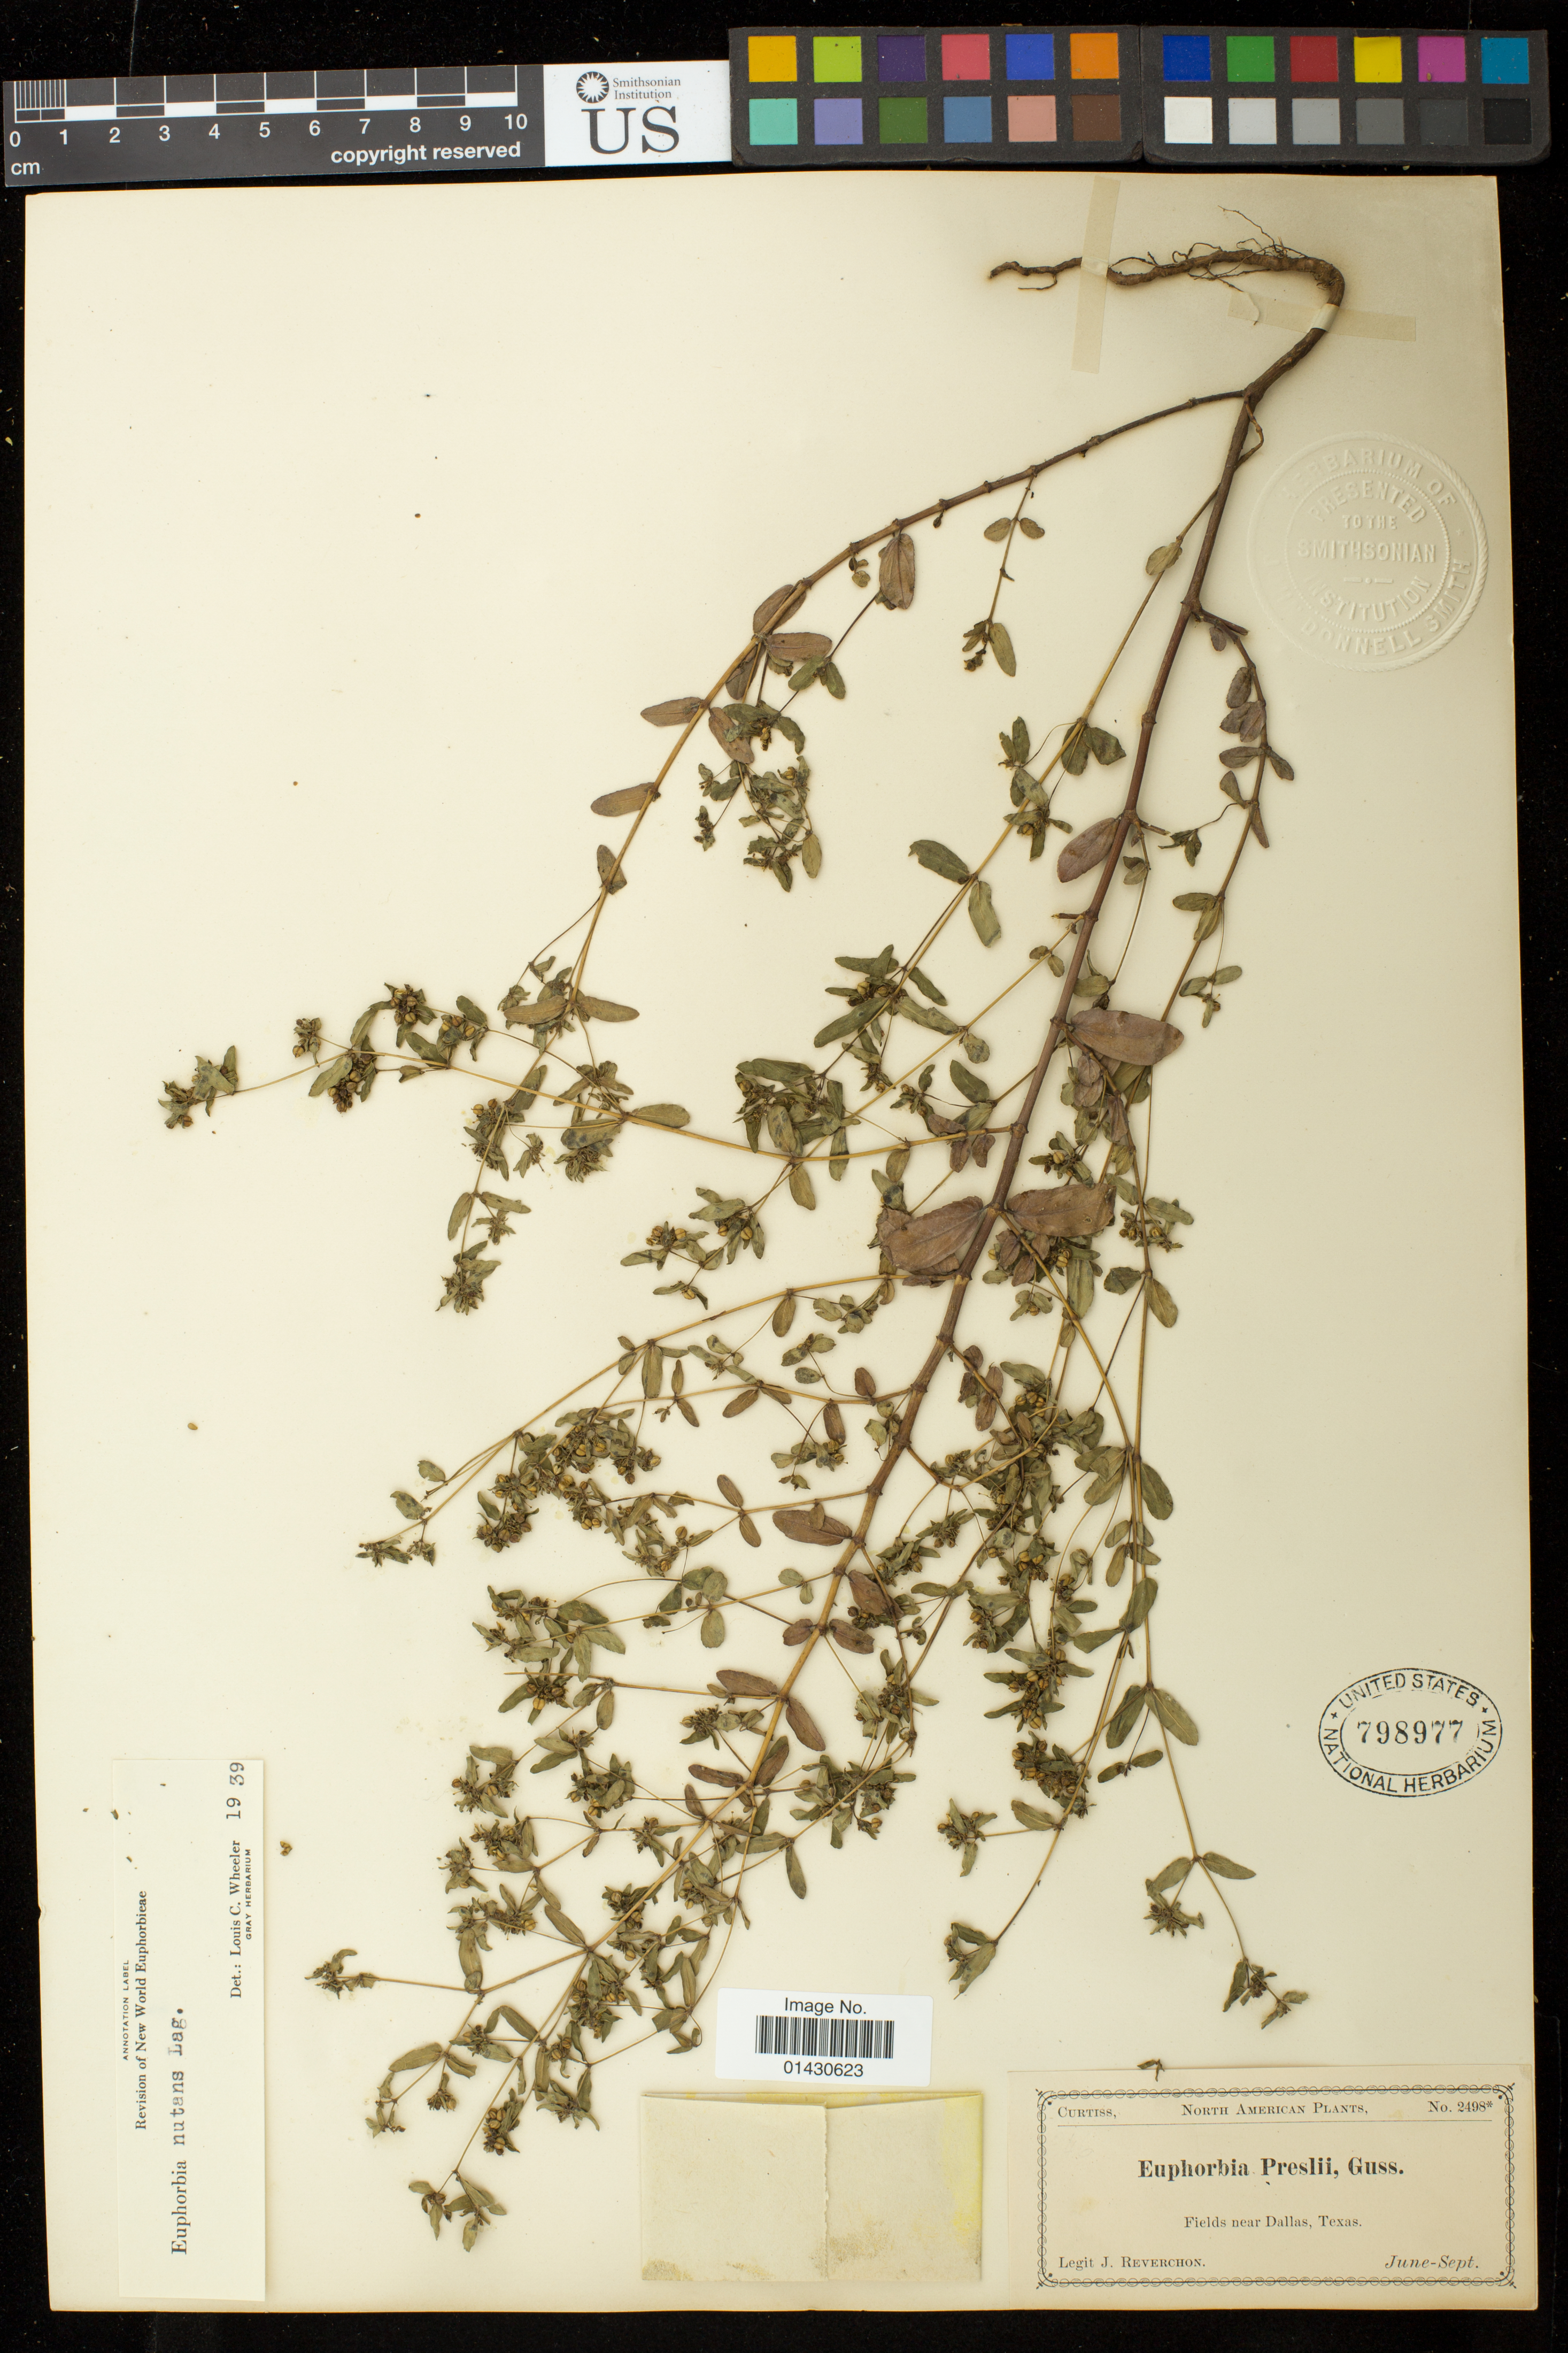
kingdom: Plantae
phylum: Tracheophyta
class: Magnoliopsida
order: Malpighiales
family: Euphorbiaceae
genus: Euphorbia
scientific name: Euphorbia maculata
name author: L.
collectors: J. Reverchon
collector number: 2498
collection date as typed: June-Sept.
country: United States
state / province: Texas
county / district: Dallas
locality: Fields near Dallas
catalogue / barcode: US 798977